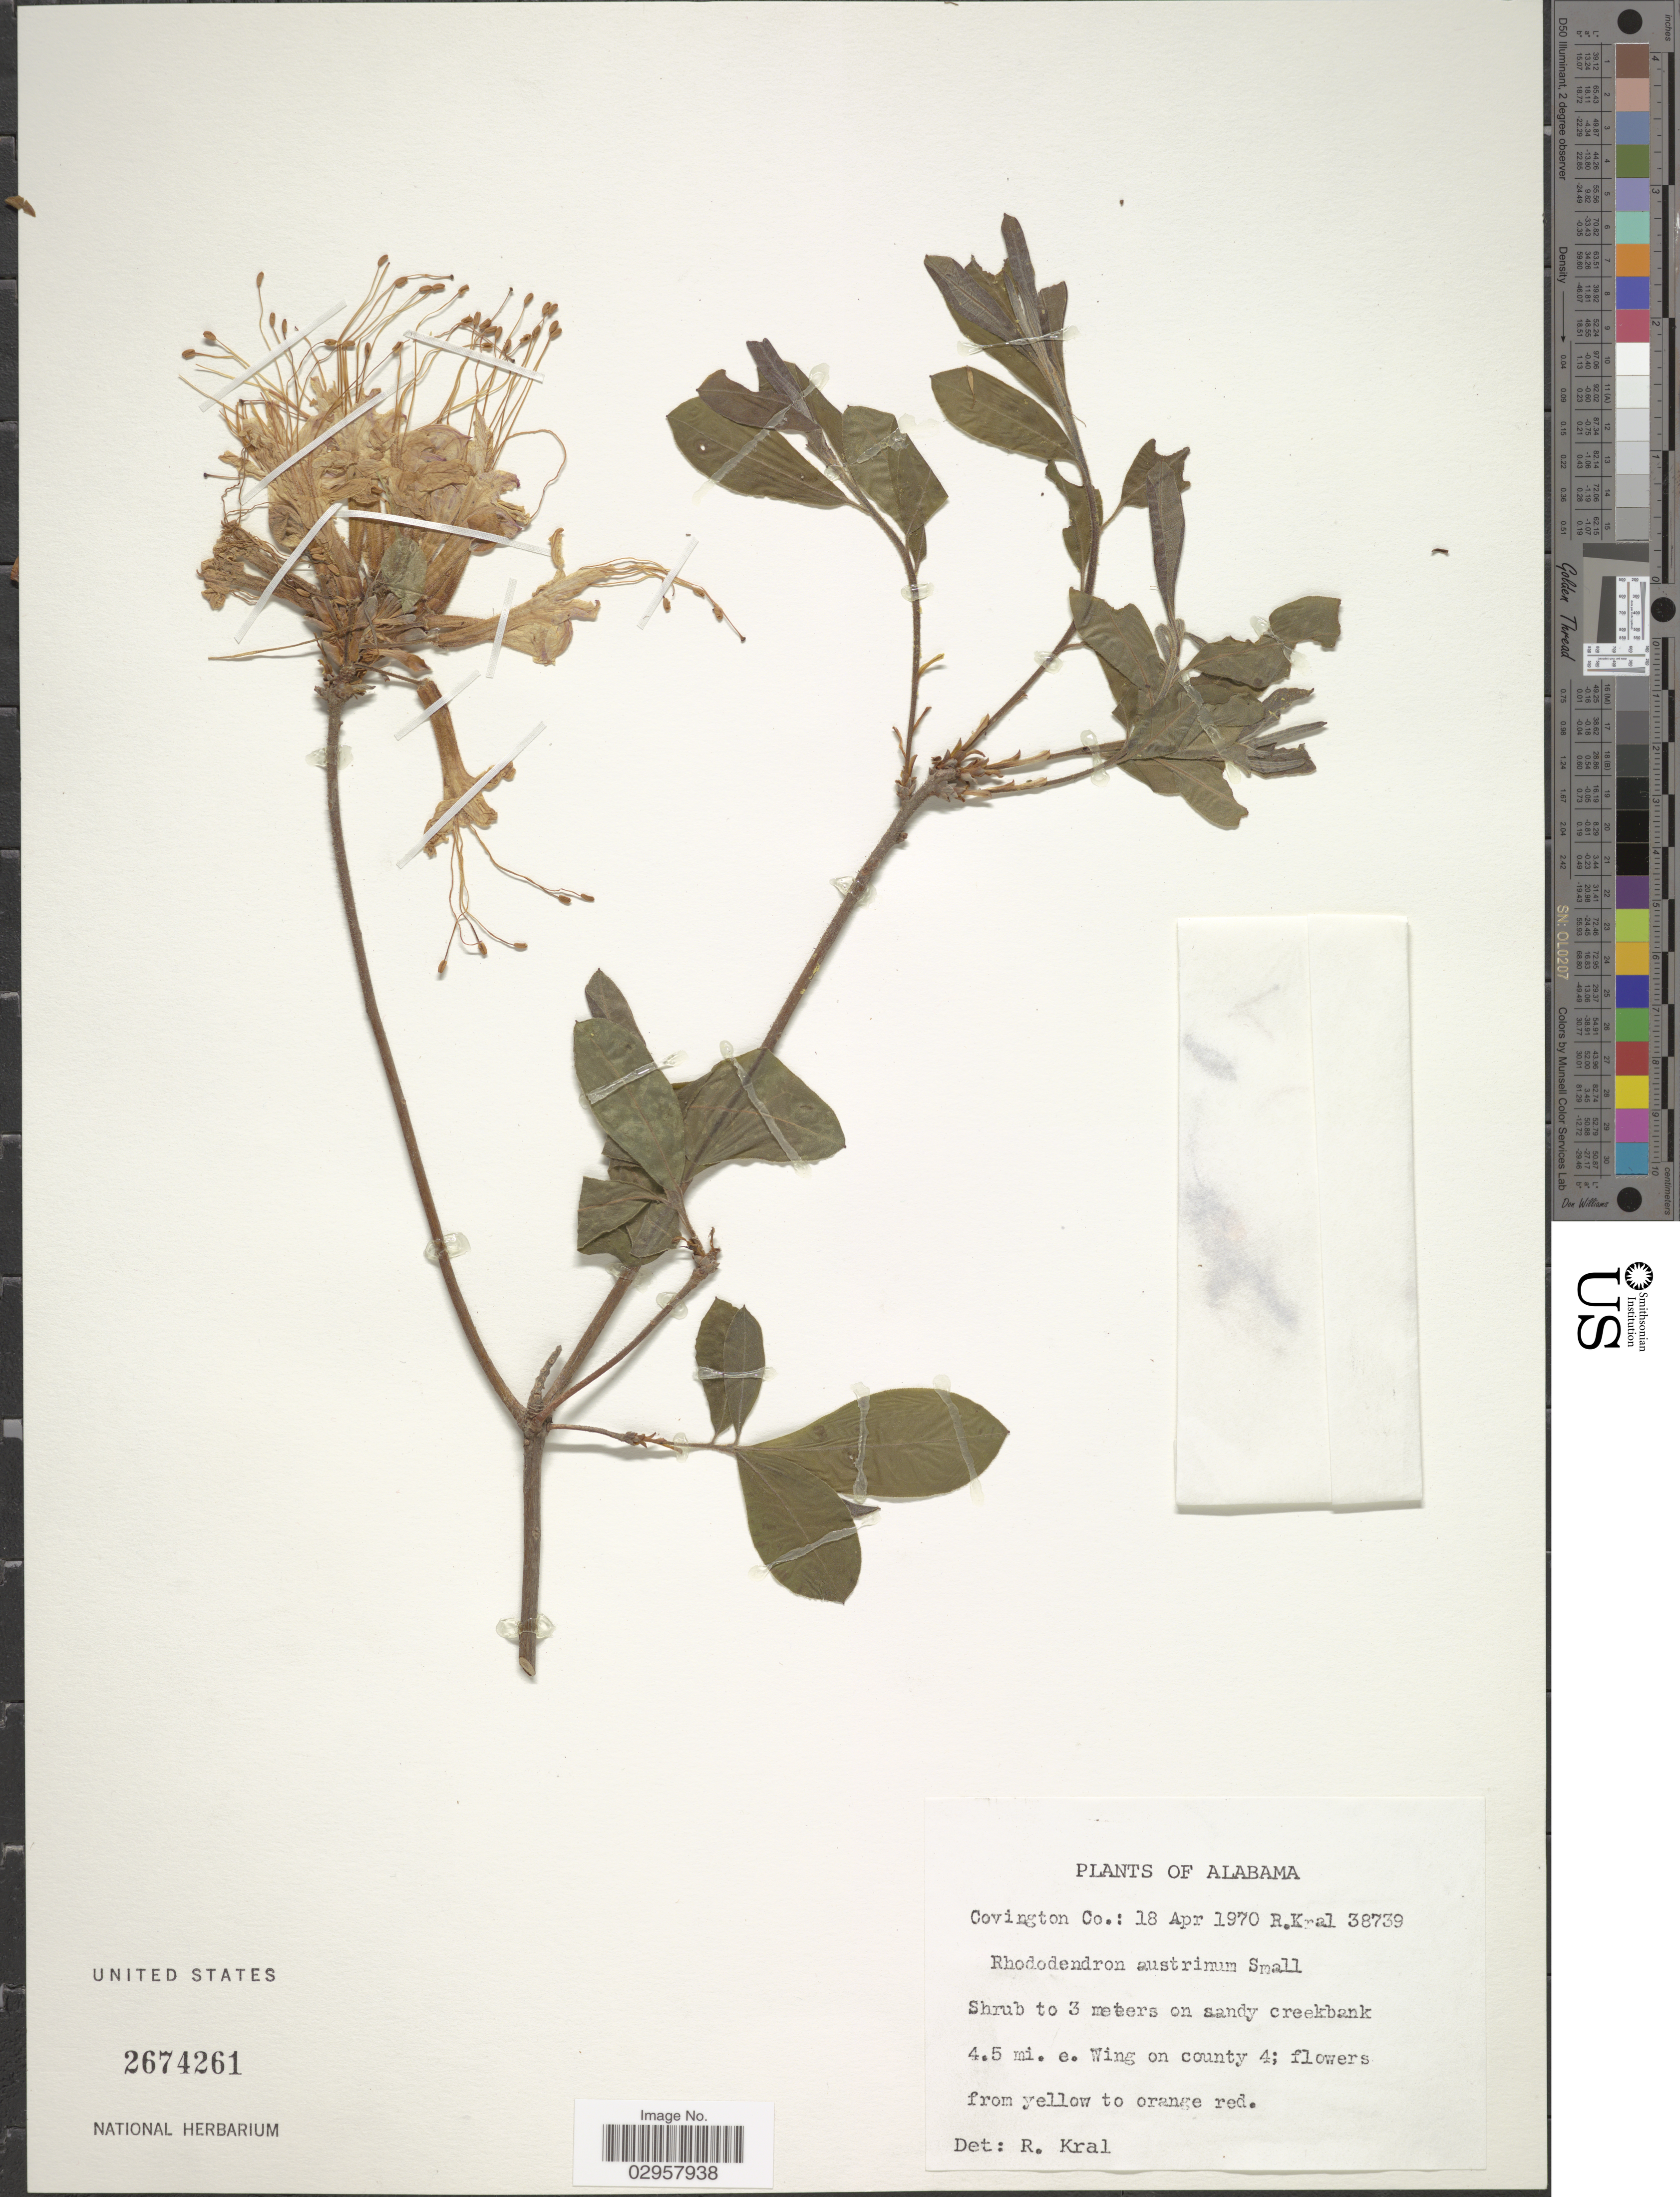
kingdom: Plantae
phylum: Tracheophyta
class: Magnoliopsida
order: Ericales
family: Ericaceae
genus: Rhododendron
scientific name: Rhododendron atlanticum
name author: (Ashe) Rehder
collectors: R. Kral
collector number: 38739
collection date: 1970-04-18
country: United States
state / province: Alabama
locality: Covington Co. Sandy creekbank 4.5 mi. e. Wing on county 4.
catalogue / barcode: US 2674261